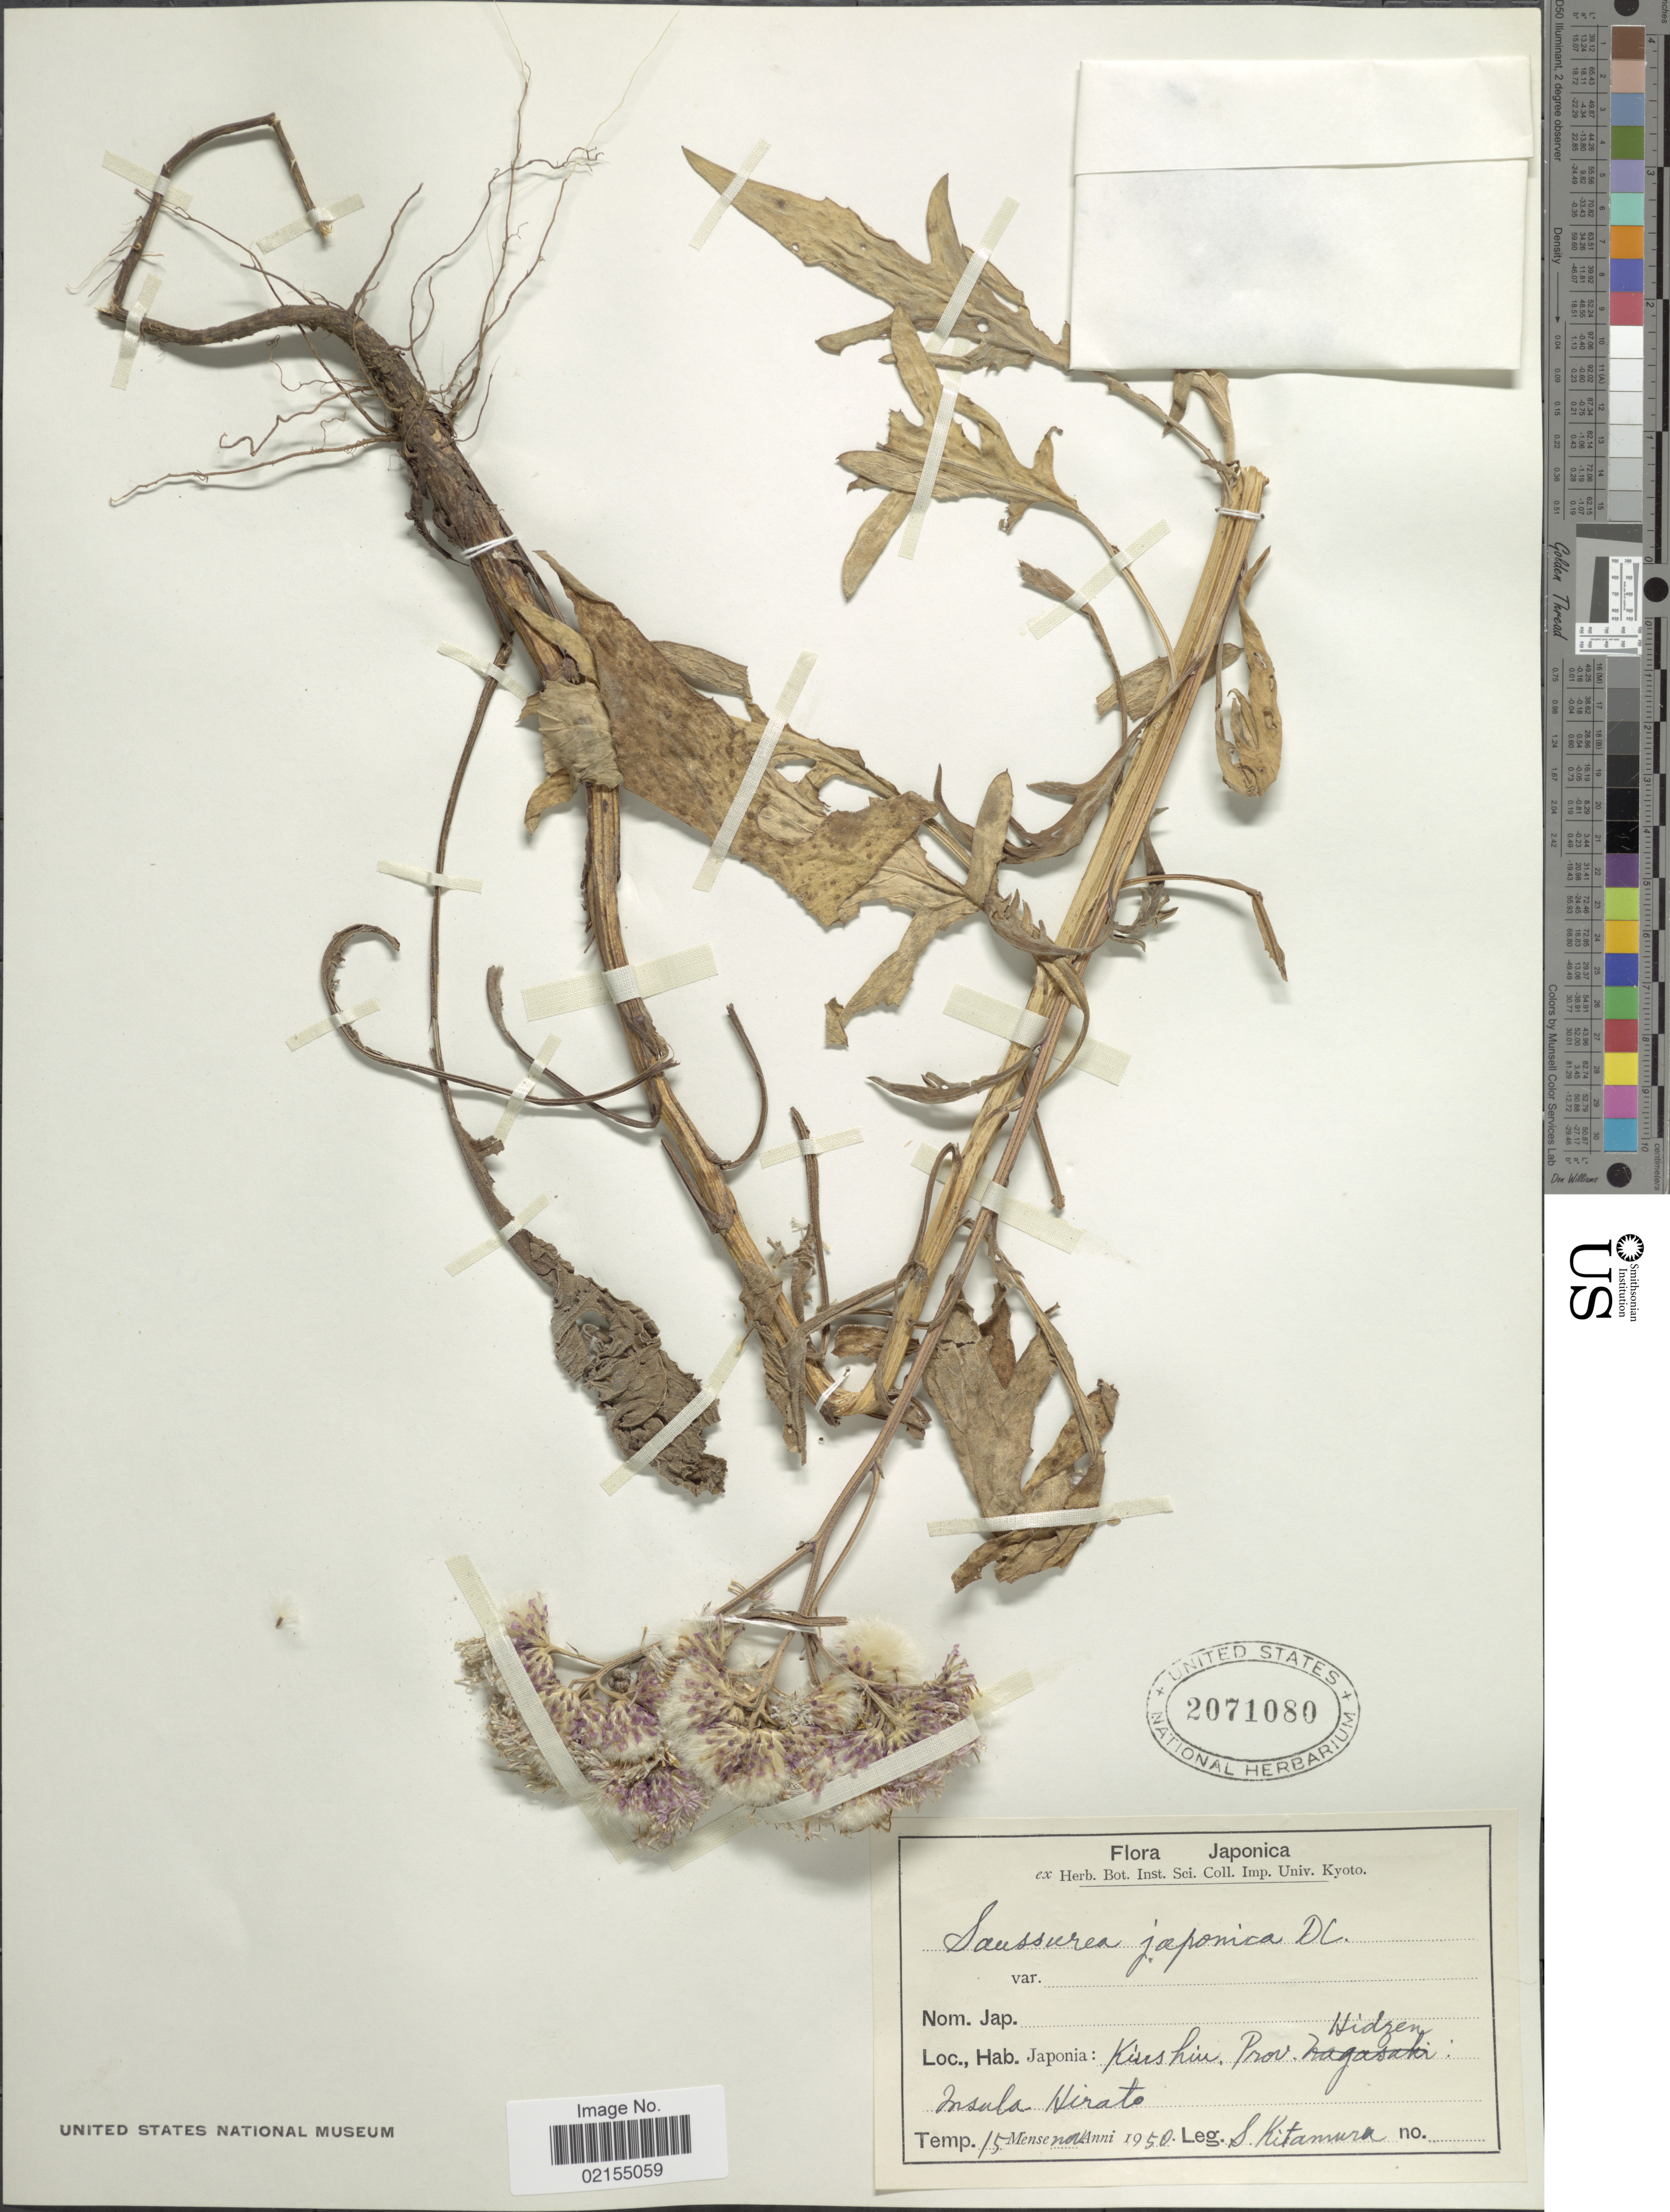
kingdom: Plantae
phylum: Tracheophyta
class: Magnoliopsida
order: Asterales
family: Asteraceae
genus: Saussurea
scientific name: Saussurea japonica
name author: (Thunb.) DC.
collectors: S. Kitamura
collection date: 1950-11-15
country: Japan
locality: Japonia: Kiushiu, Prov. Hidzen, Insula Hirato.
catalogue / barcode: US 2071080